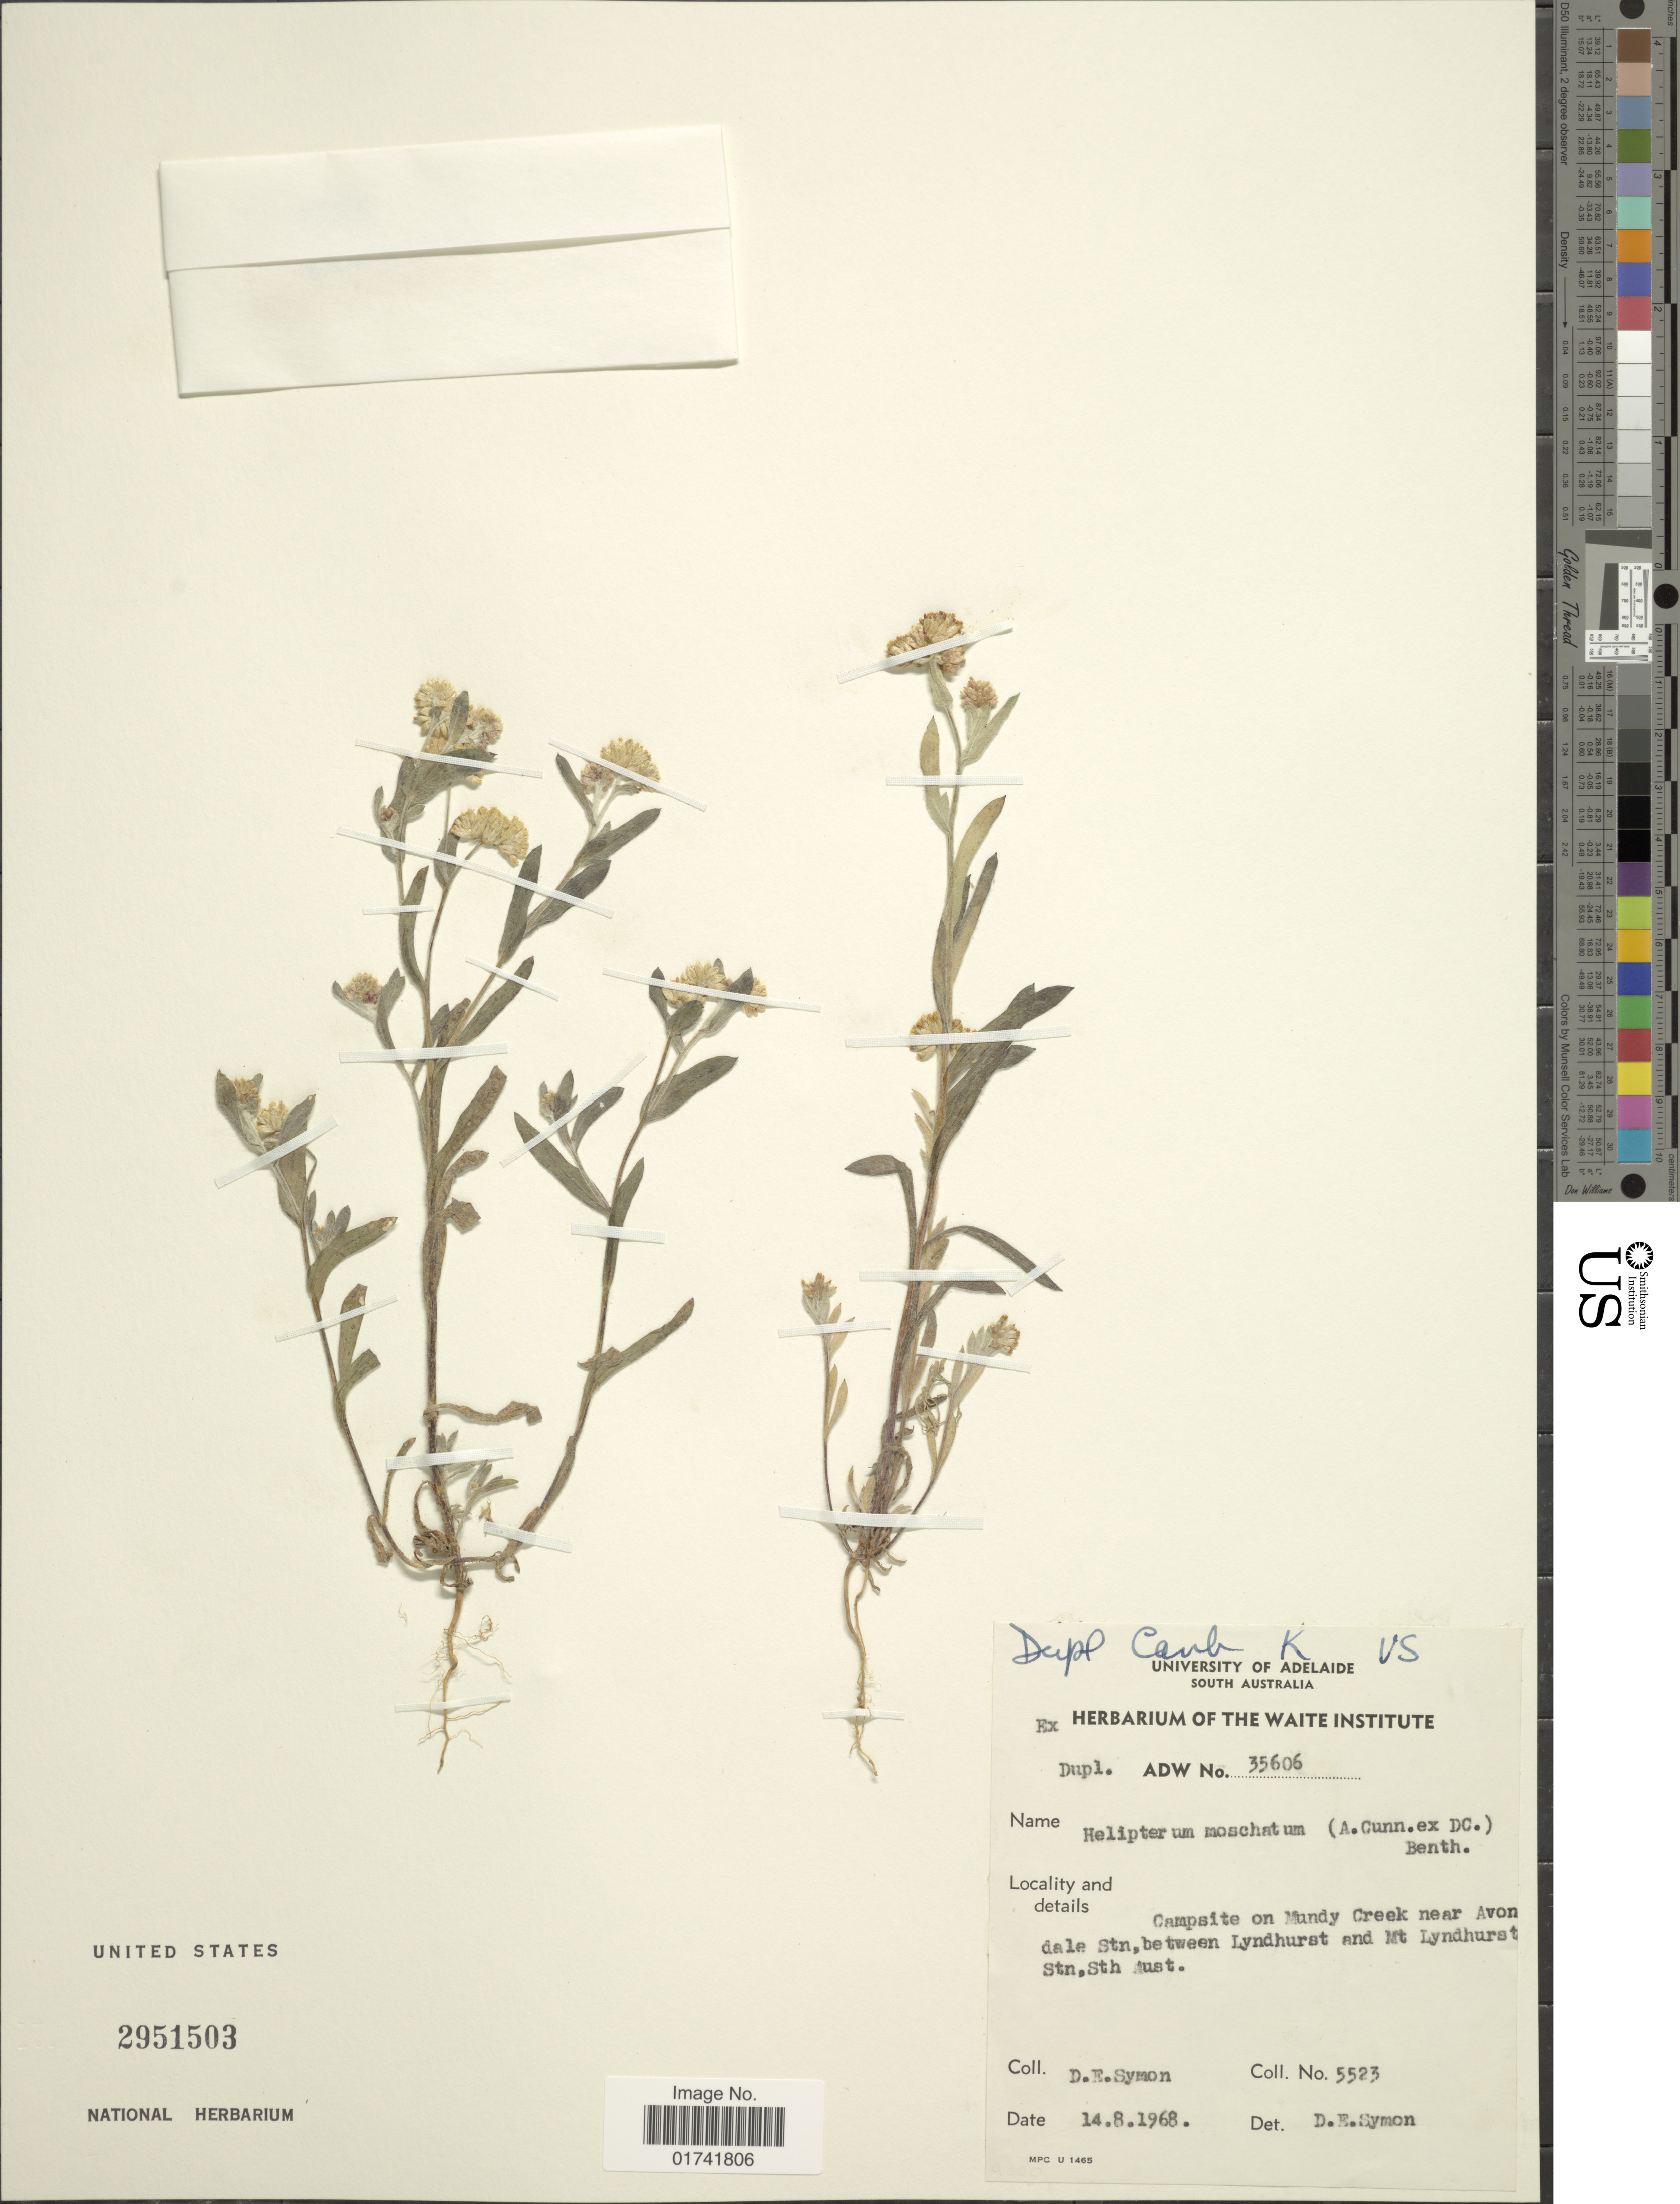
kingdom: Plantae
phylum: Tracheophyta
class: Magnoliopsida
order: Asterales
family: Asteraceae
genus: Helipterum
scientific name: Helipterum moschatum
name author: (A. Cunn. ex DC.) Benth.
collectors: D. Symon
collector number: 5523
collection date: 1968-08-14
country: Australia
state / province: South Australia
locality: Campsite on Mundy Creek near Avondale Stn, between Lyndhurst and Mt Lyndhurst Stn.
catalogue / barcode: US 2951503